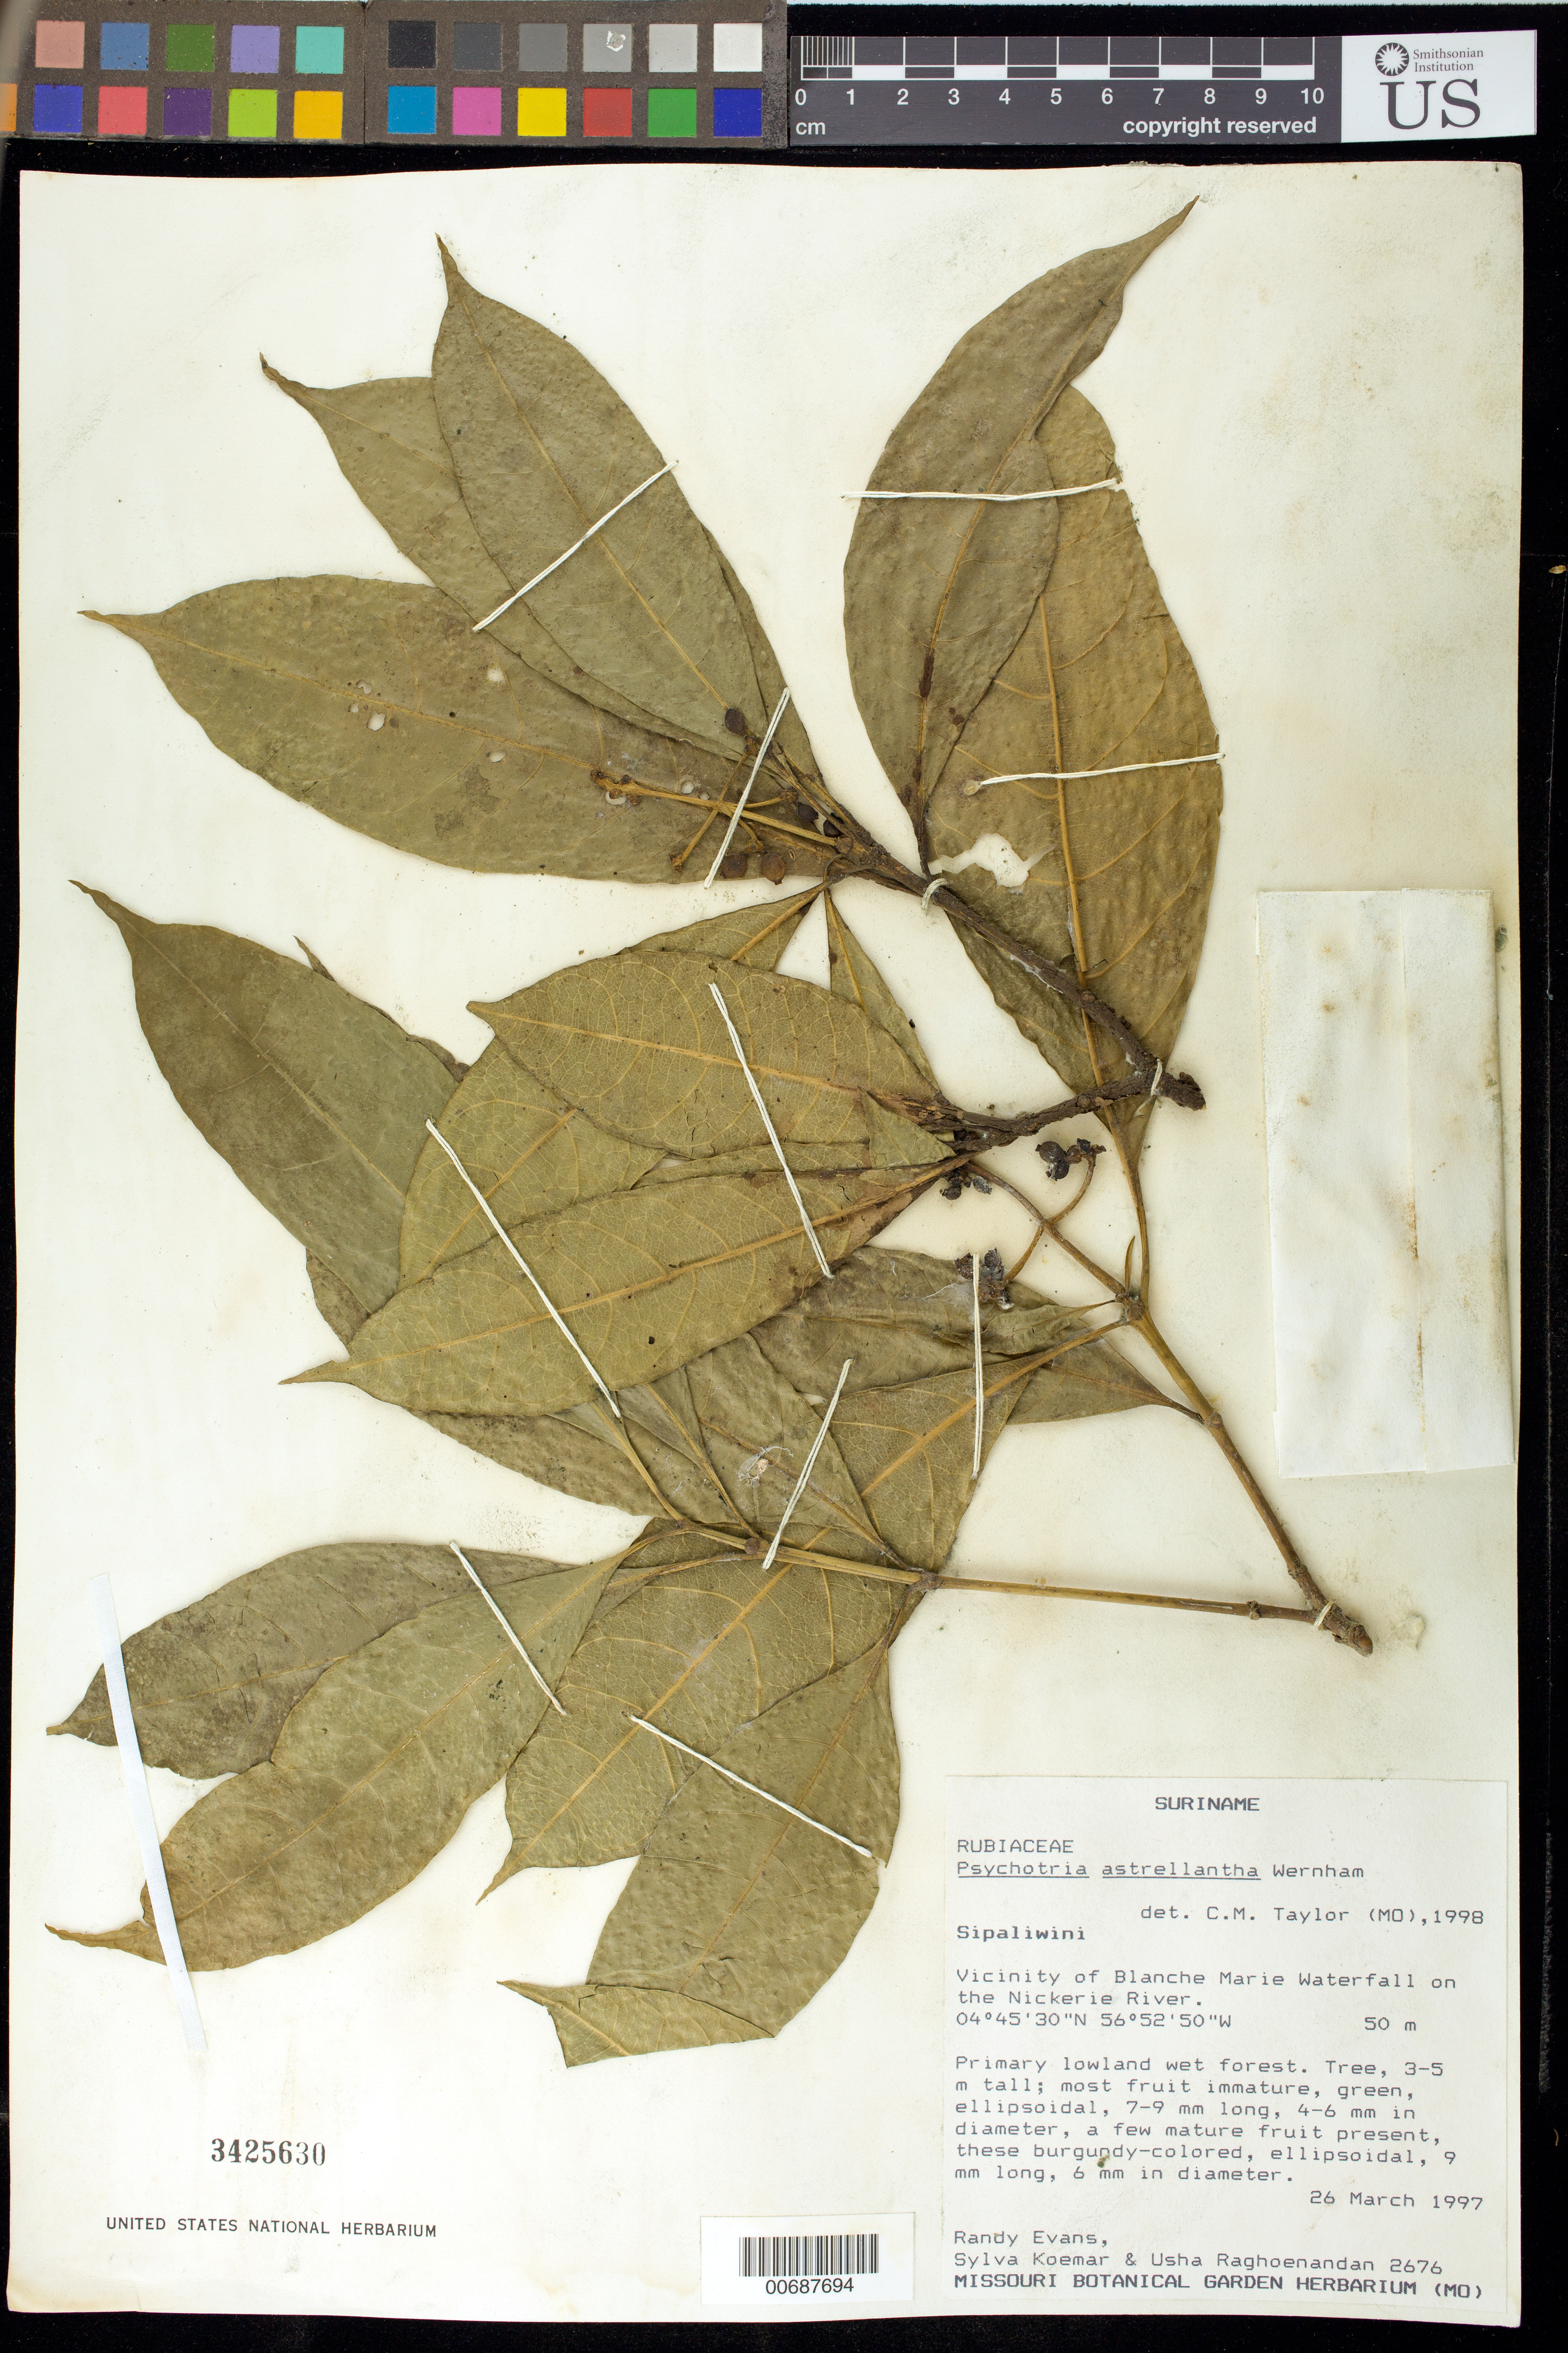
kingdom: Plantae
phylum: Tracheophyta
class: Magnoliopsida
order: Gentianales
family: Rubiaceae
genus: Psychotria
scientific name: Psychotria astrellantha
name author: Wernham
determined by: Taylor, Charlotte M.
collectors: R. Evans, S. Koemar & U. Raghoenandan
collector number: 2676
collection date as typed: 26-Mar-97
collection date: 1997-03-26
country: Suriname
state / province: Sipaliwini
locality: Blanche Marie Waterfall, vic., on Nickerie R.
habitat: Primary lowland wet forest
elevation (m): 50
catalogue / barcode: US 3425630